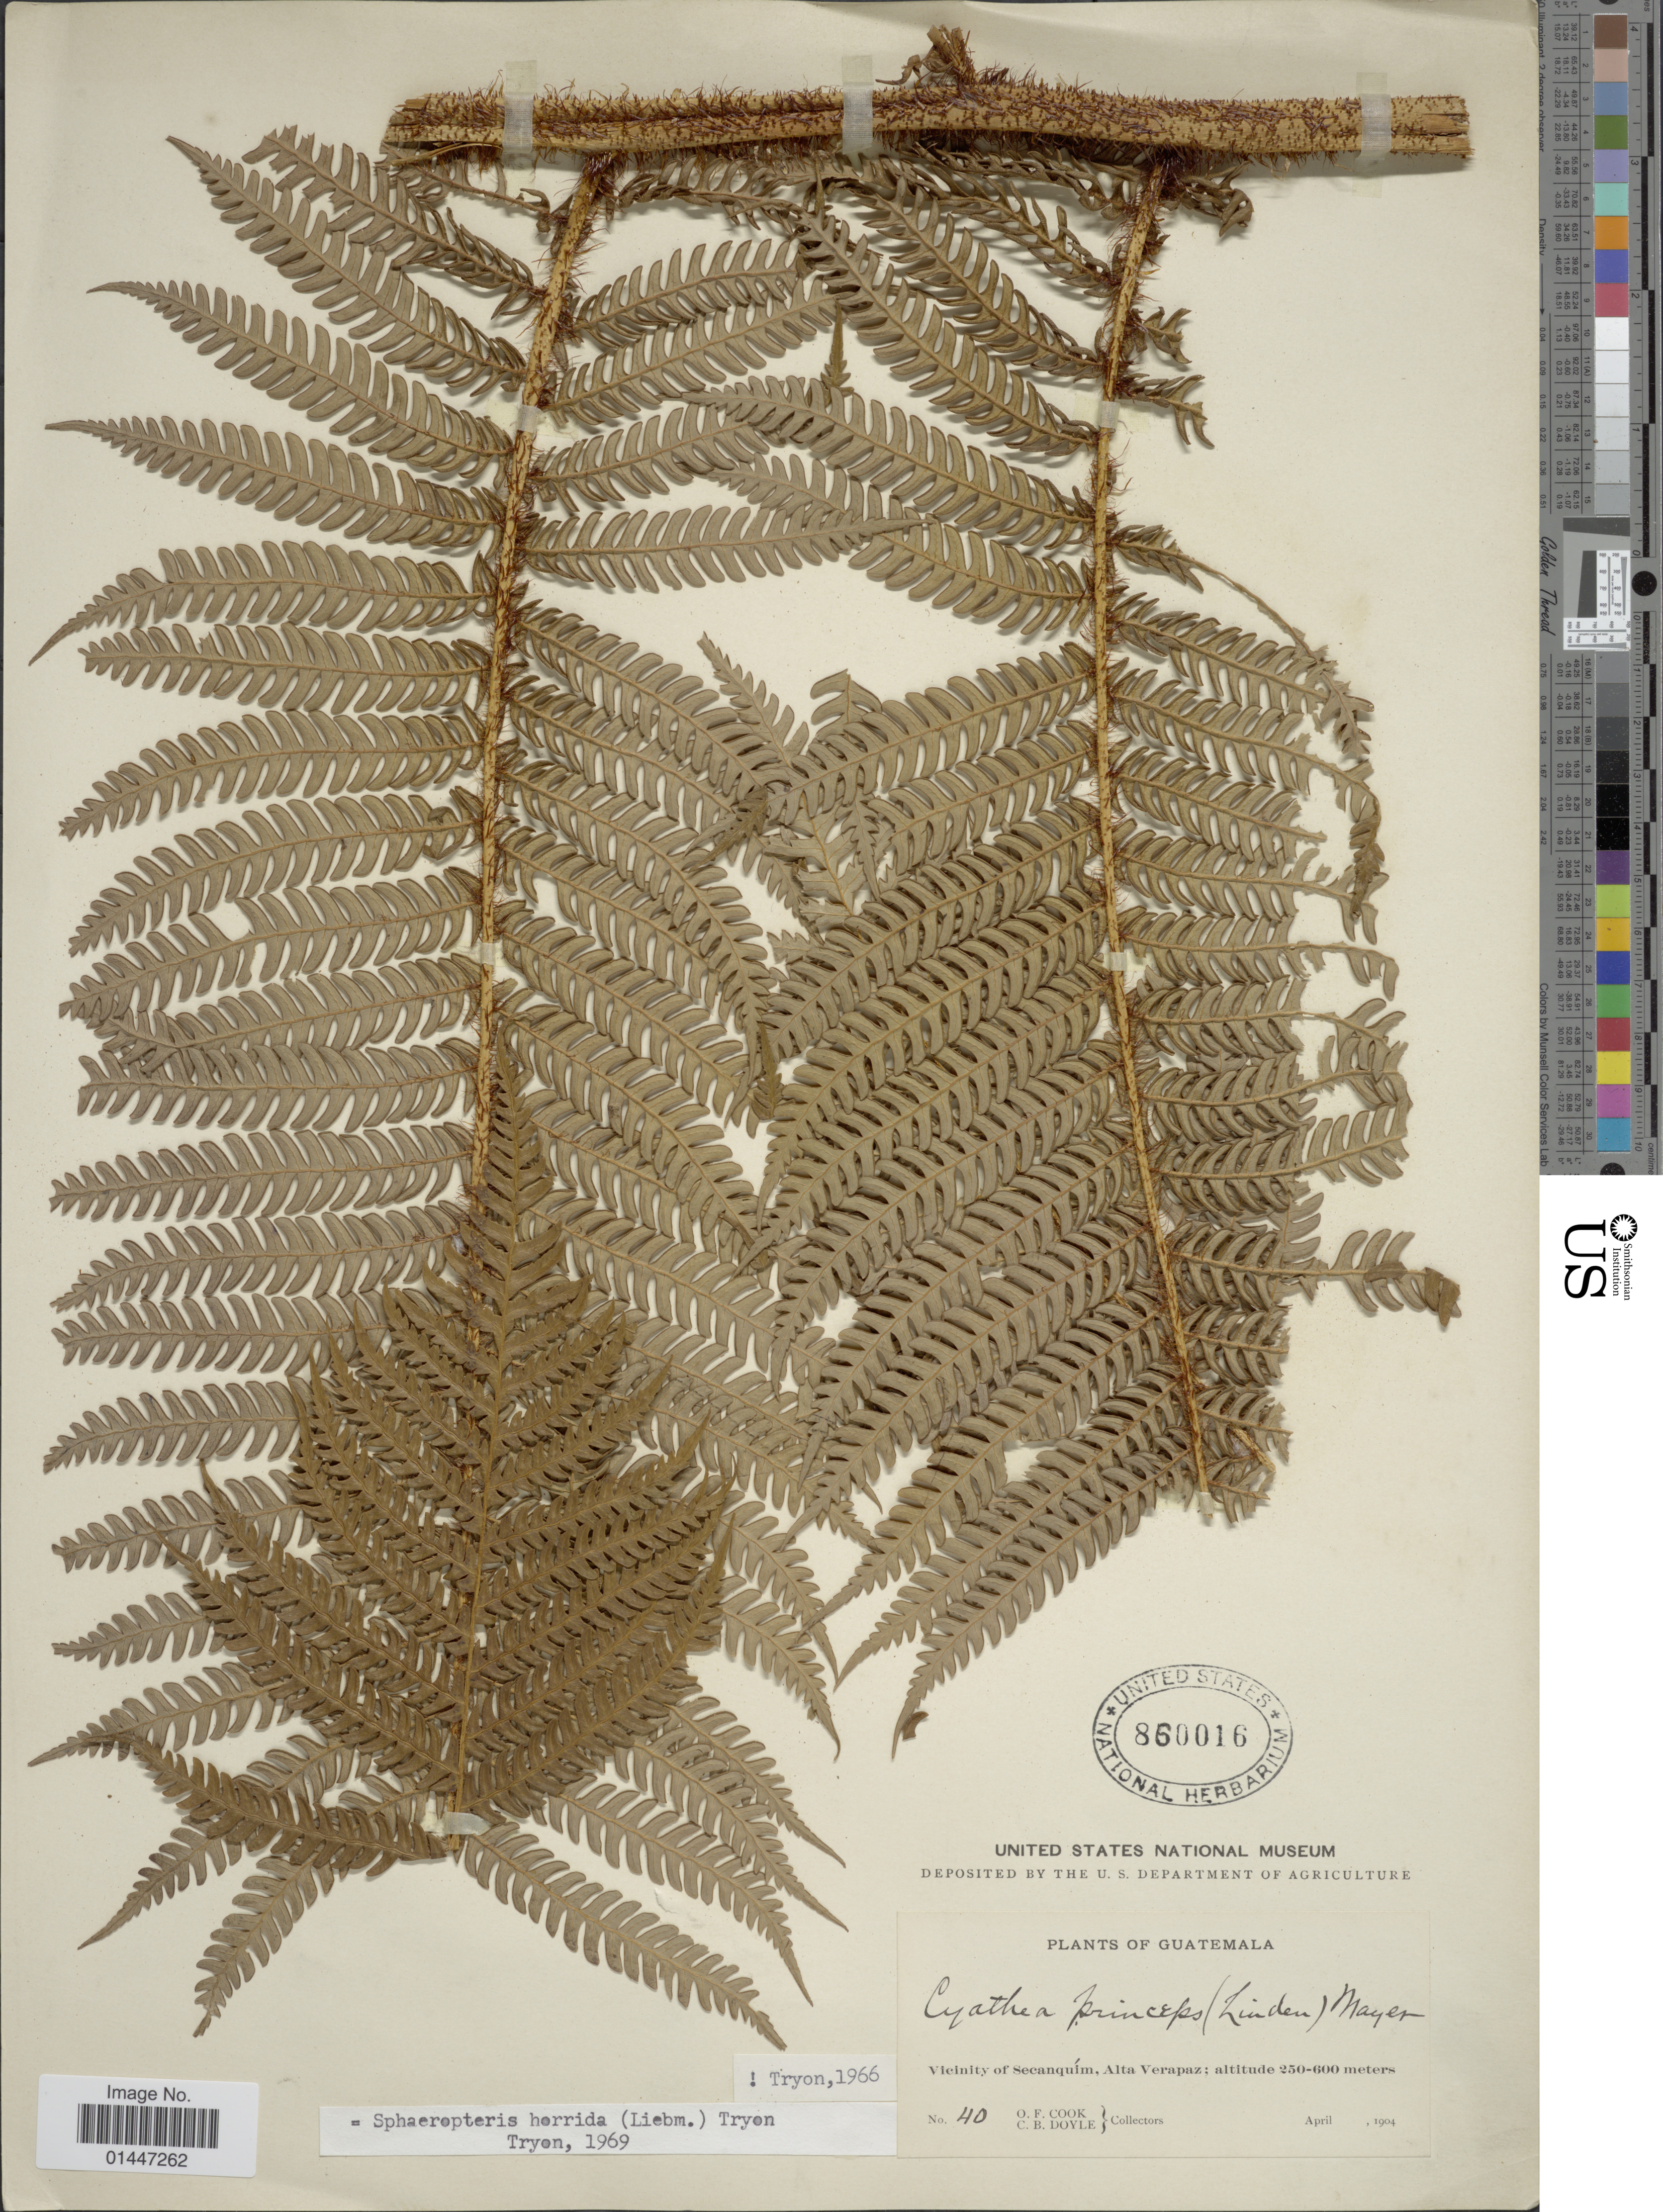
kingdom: Plantae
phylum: Tracheophyta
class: Polypodiopsida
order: Cyatheales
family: Cyatheaceae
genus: Sphaeropteris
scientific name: Sphaeropteris horrida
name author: (Liebm.) R.M. Tryon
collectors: O. F. Cook & C. Doyle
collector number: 40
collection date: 1904-04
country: Guatemala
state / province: Alta Verapaz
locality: Vicinity of Secanquim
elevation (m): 250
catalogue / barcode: US 860016